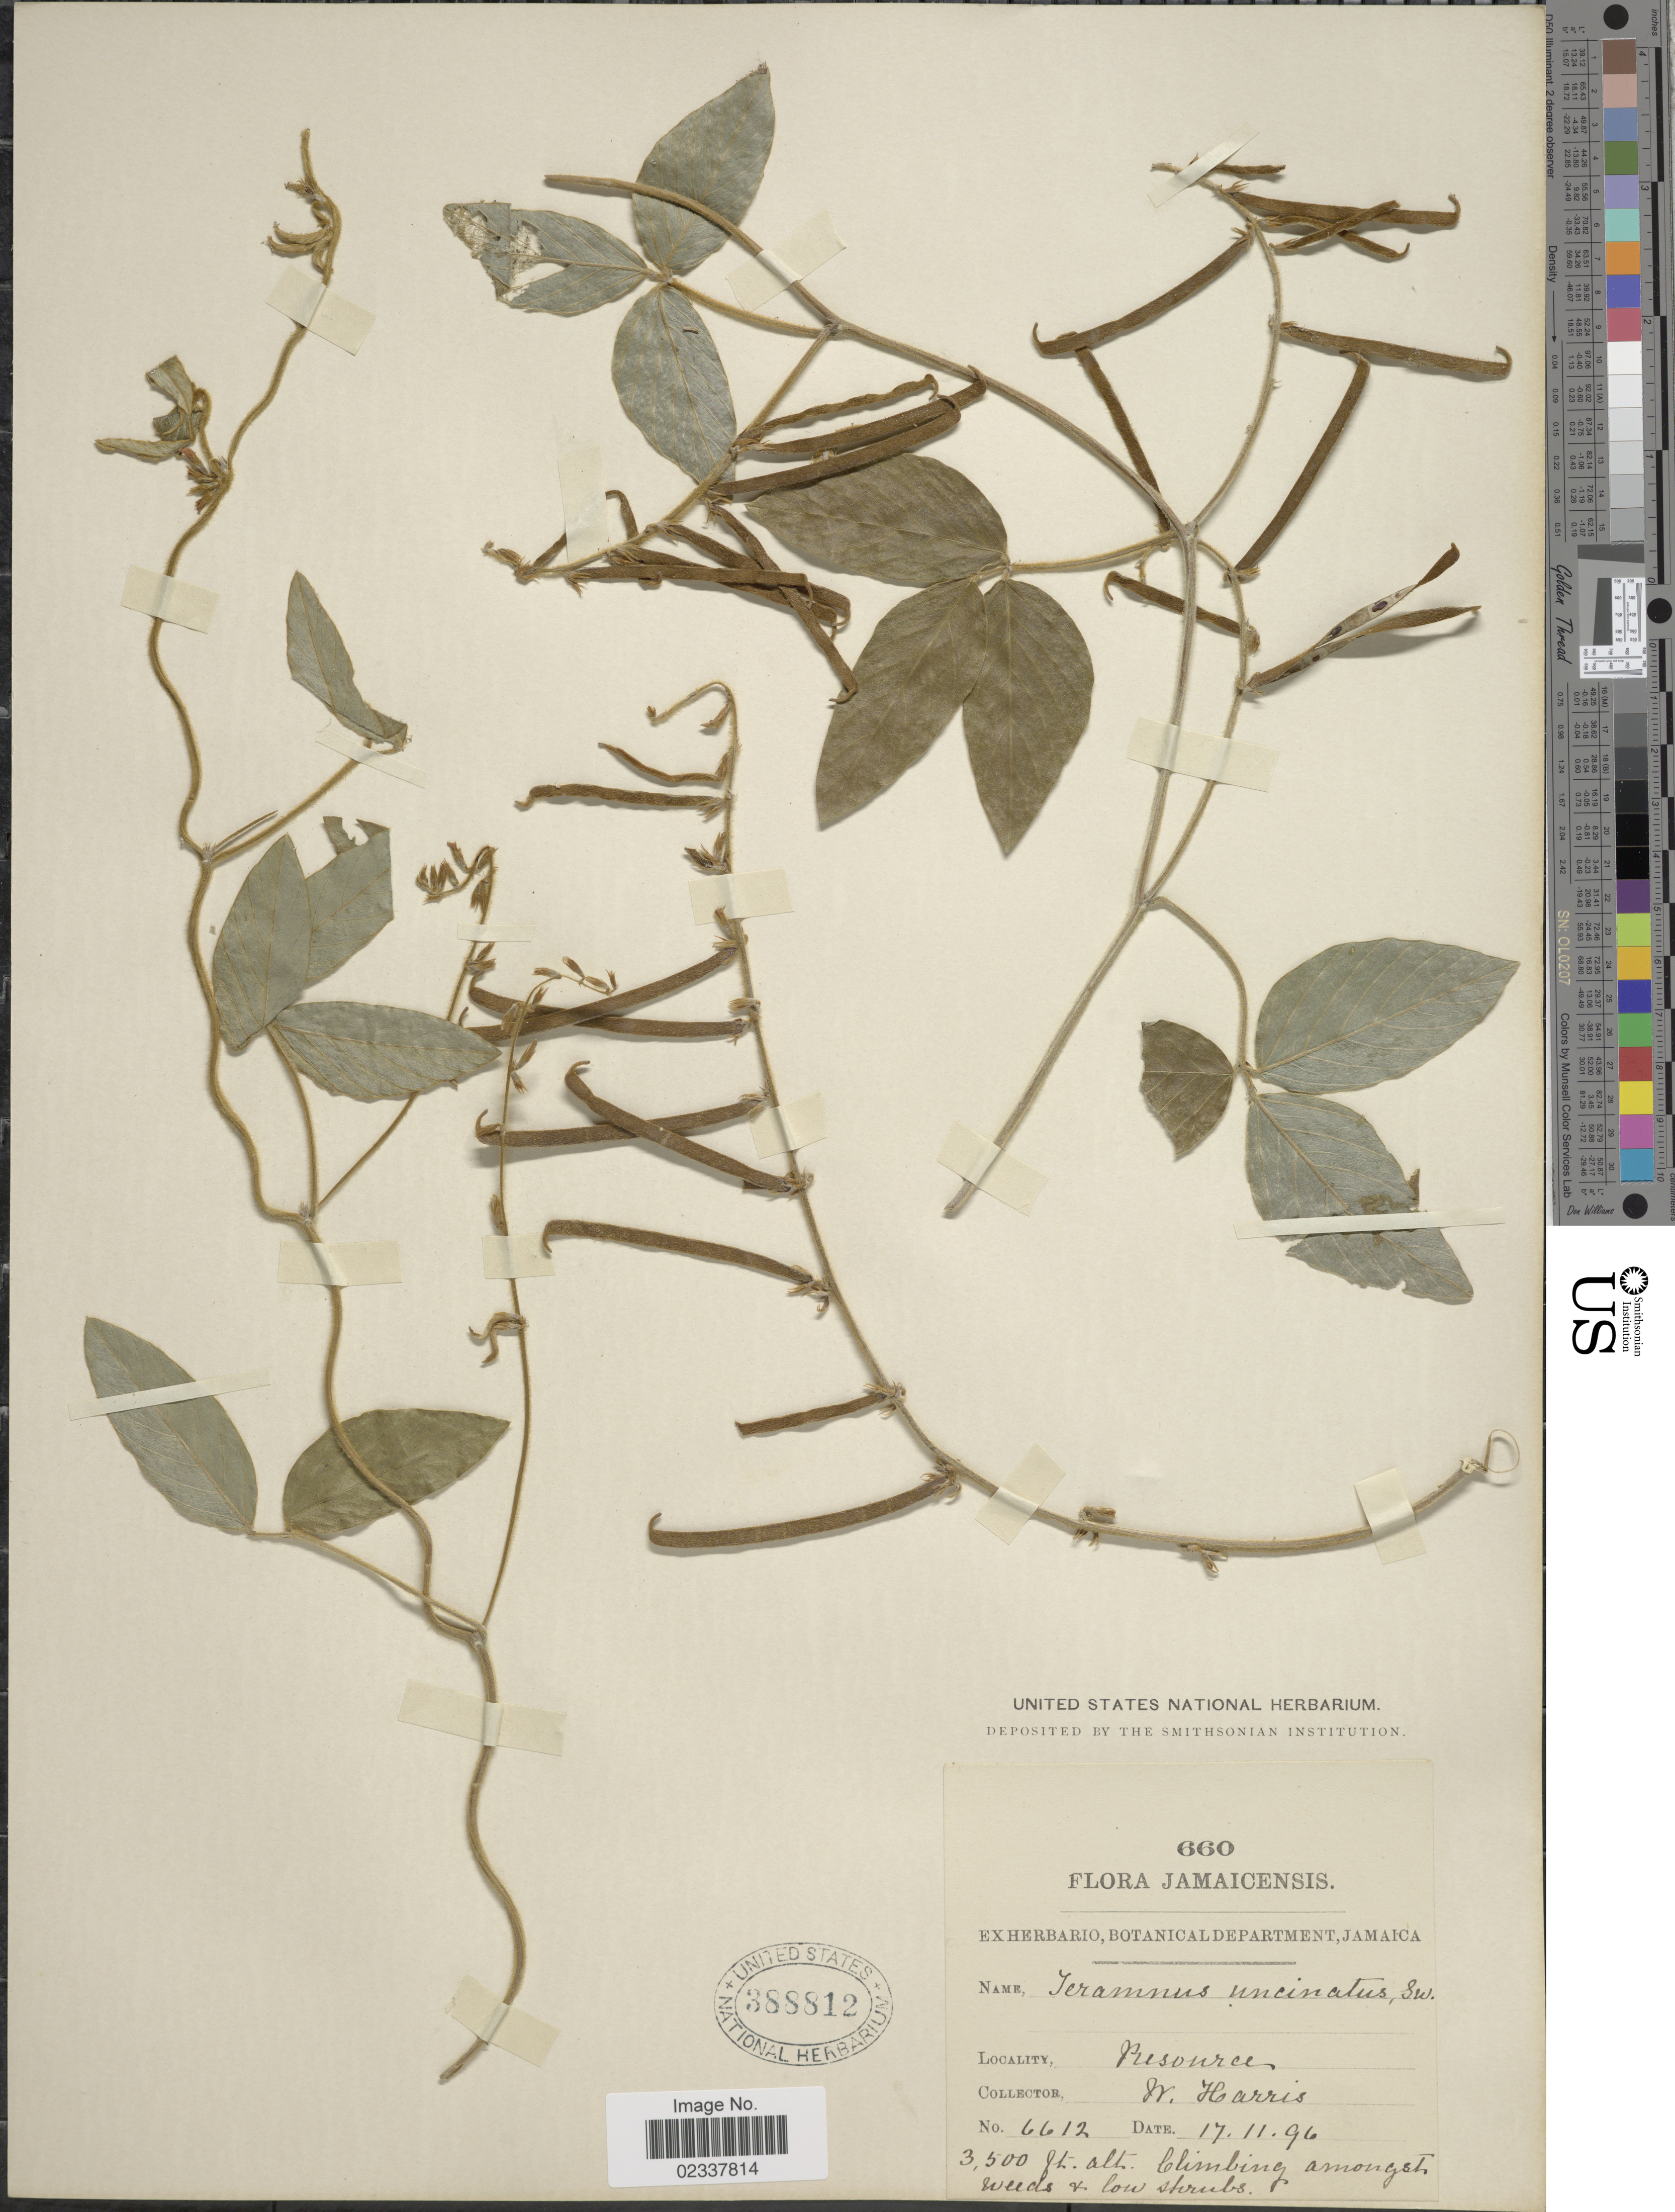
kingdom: Plantae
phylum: Tracheophyta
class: Magnoliopsida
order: Fabales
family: Fabaceae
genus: Teramnus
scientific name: Teramnus uncinatus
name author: (L.) Sw.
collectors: W. Harris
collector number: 6612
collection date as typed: Transcribed d/m/y: 17/11/96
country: Jamaica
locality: Resource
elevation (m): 1067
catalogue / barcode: US 388812